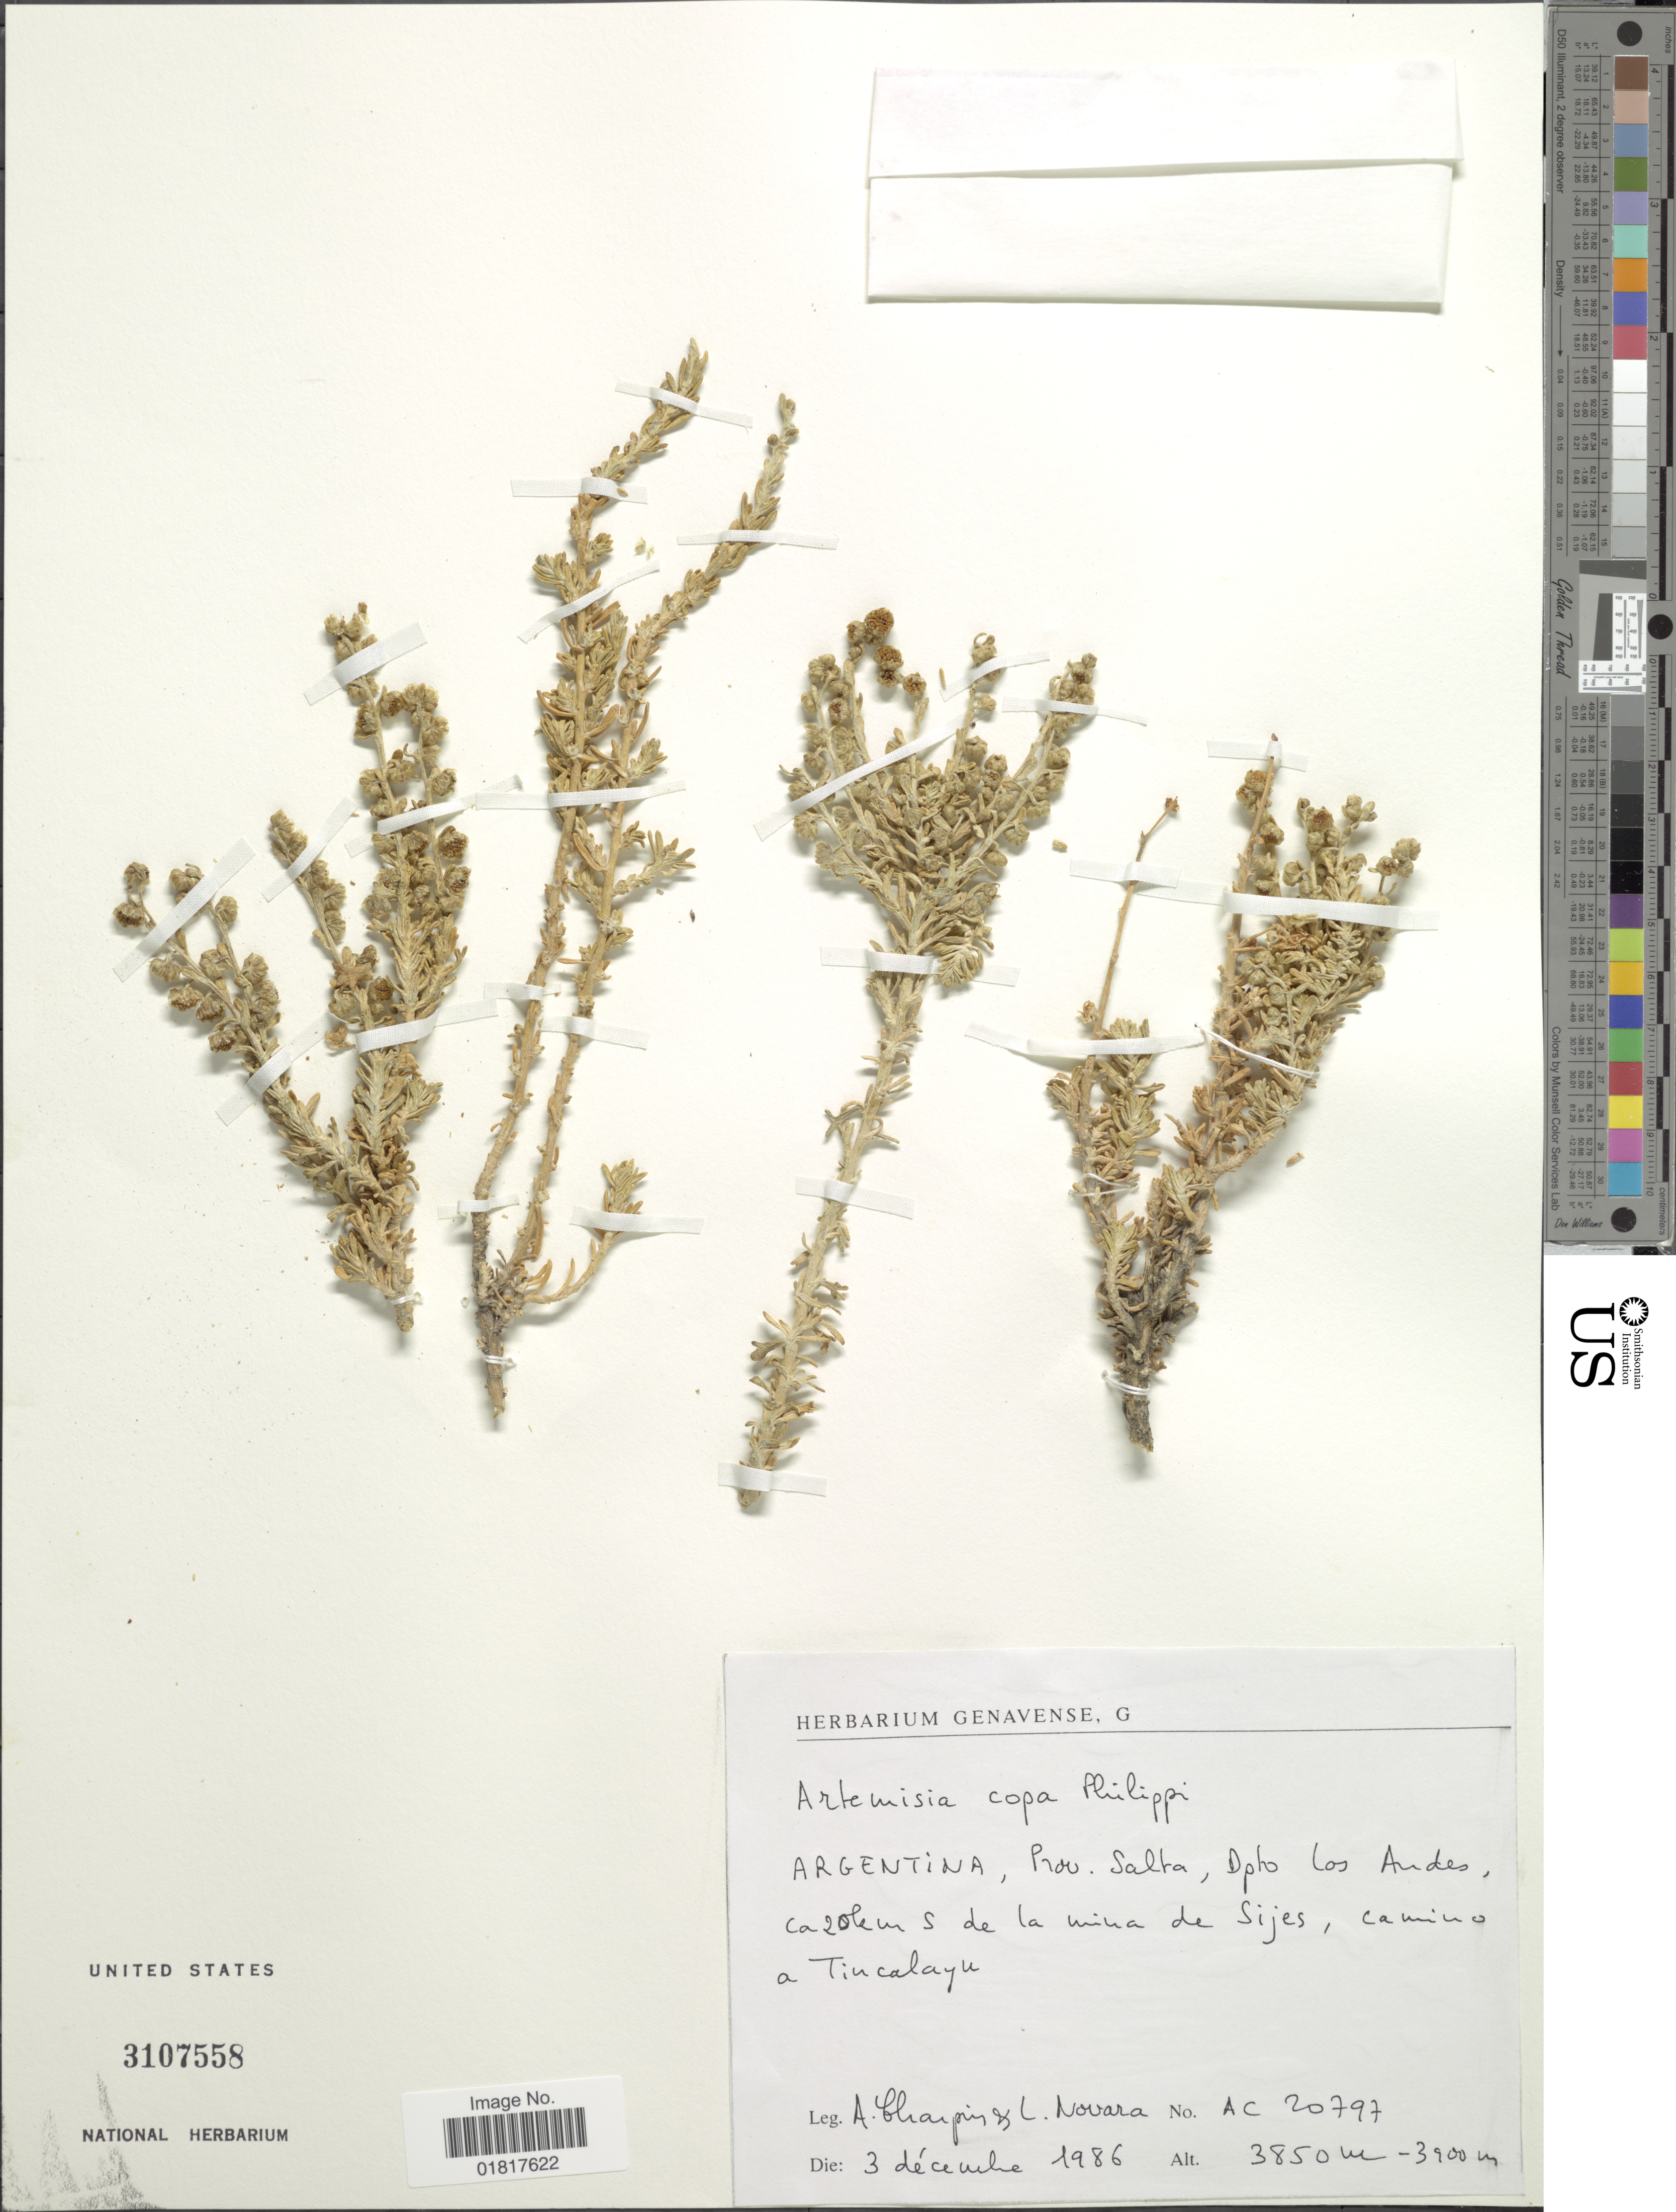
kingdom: Plantae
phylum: Tracheophyta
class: Magnoliopsida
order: Asterales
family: Asteraceae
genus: Artemisia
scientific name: Artemisia copa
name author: Phil.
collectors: A. Charpin & L. Novara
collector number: AC 20797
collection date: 1986-12-03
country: Argentina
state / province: Salta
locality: Dpto Los Andes, ca 20 km S de la mina de Sijes, camino a Tincalayu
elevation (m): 3850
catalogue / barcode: US 3107558